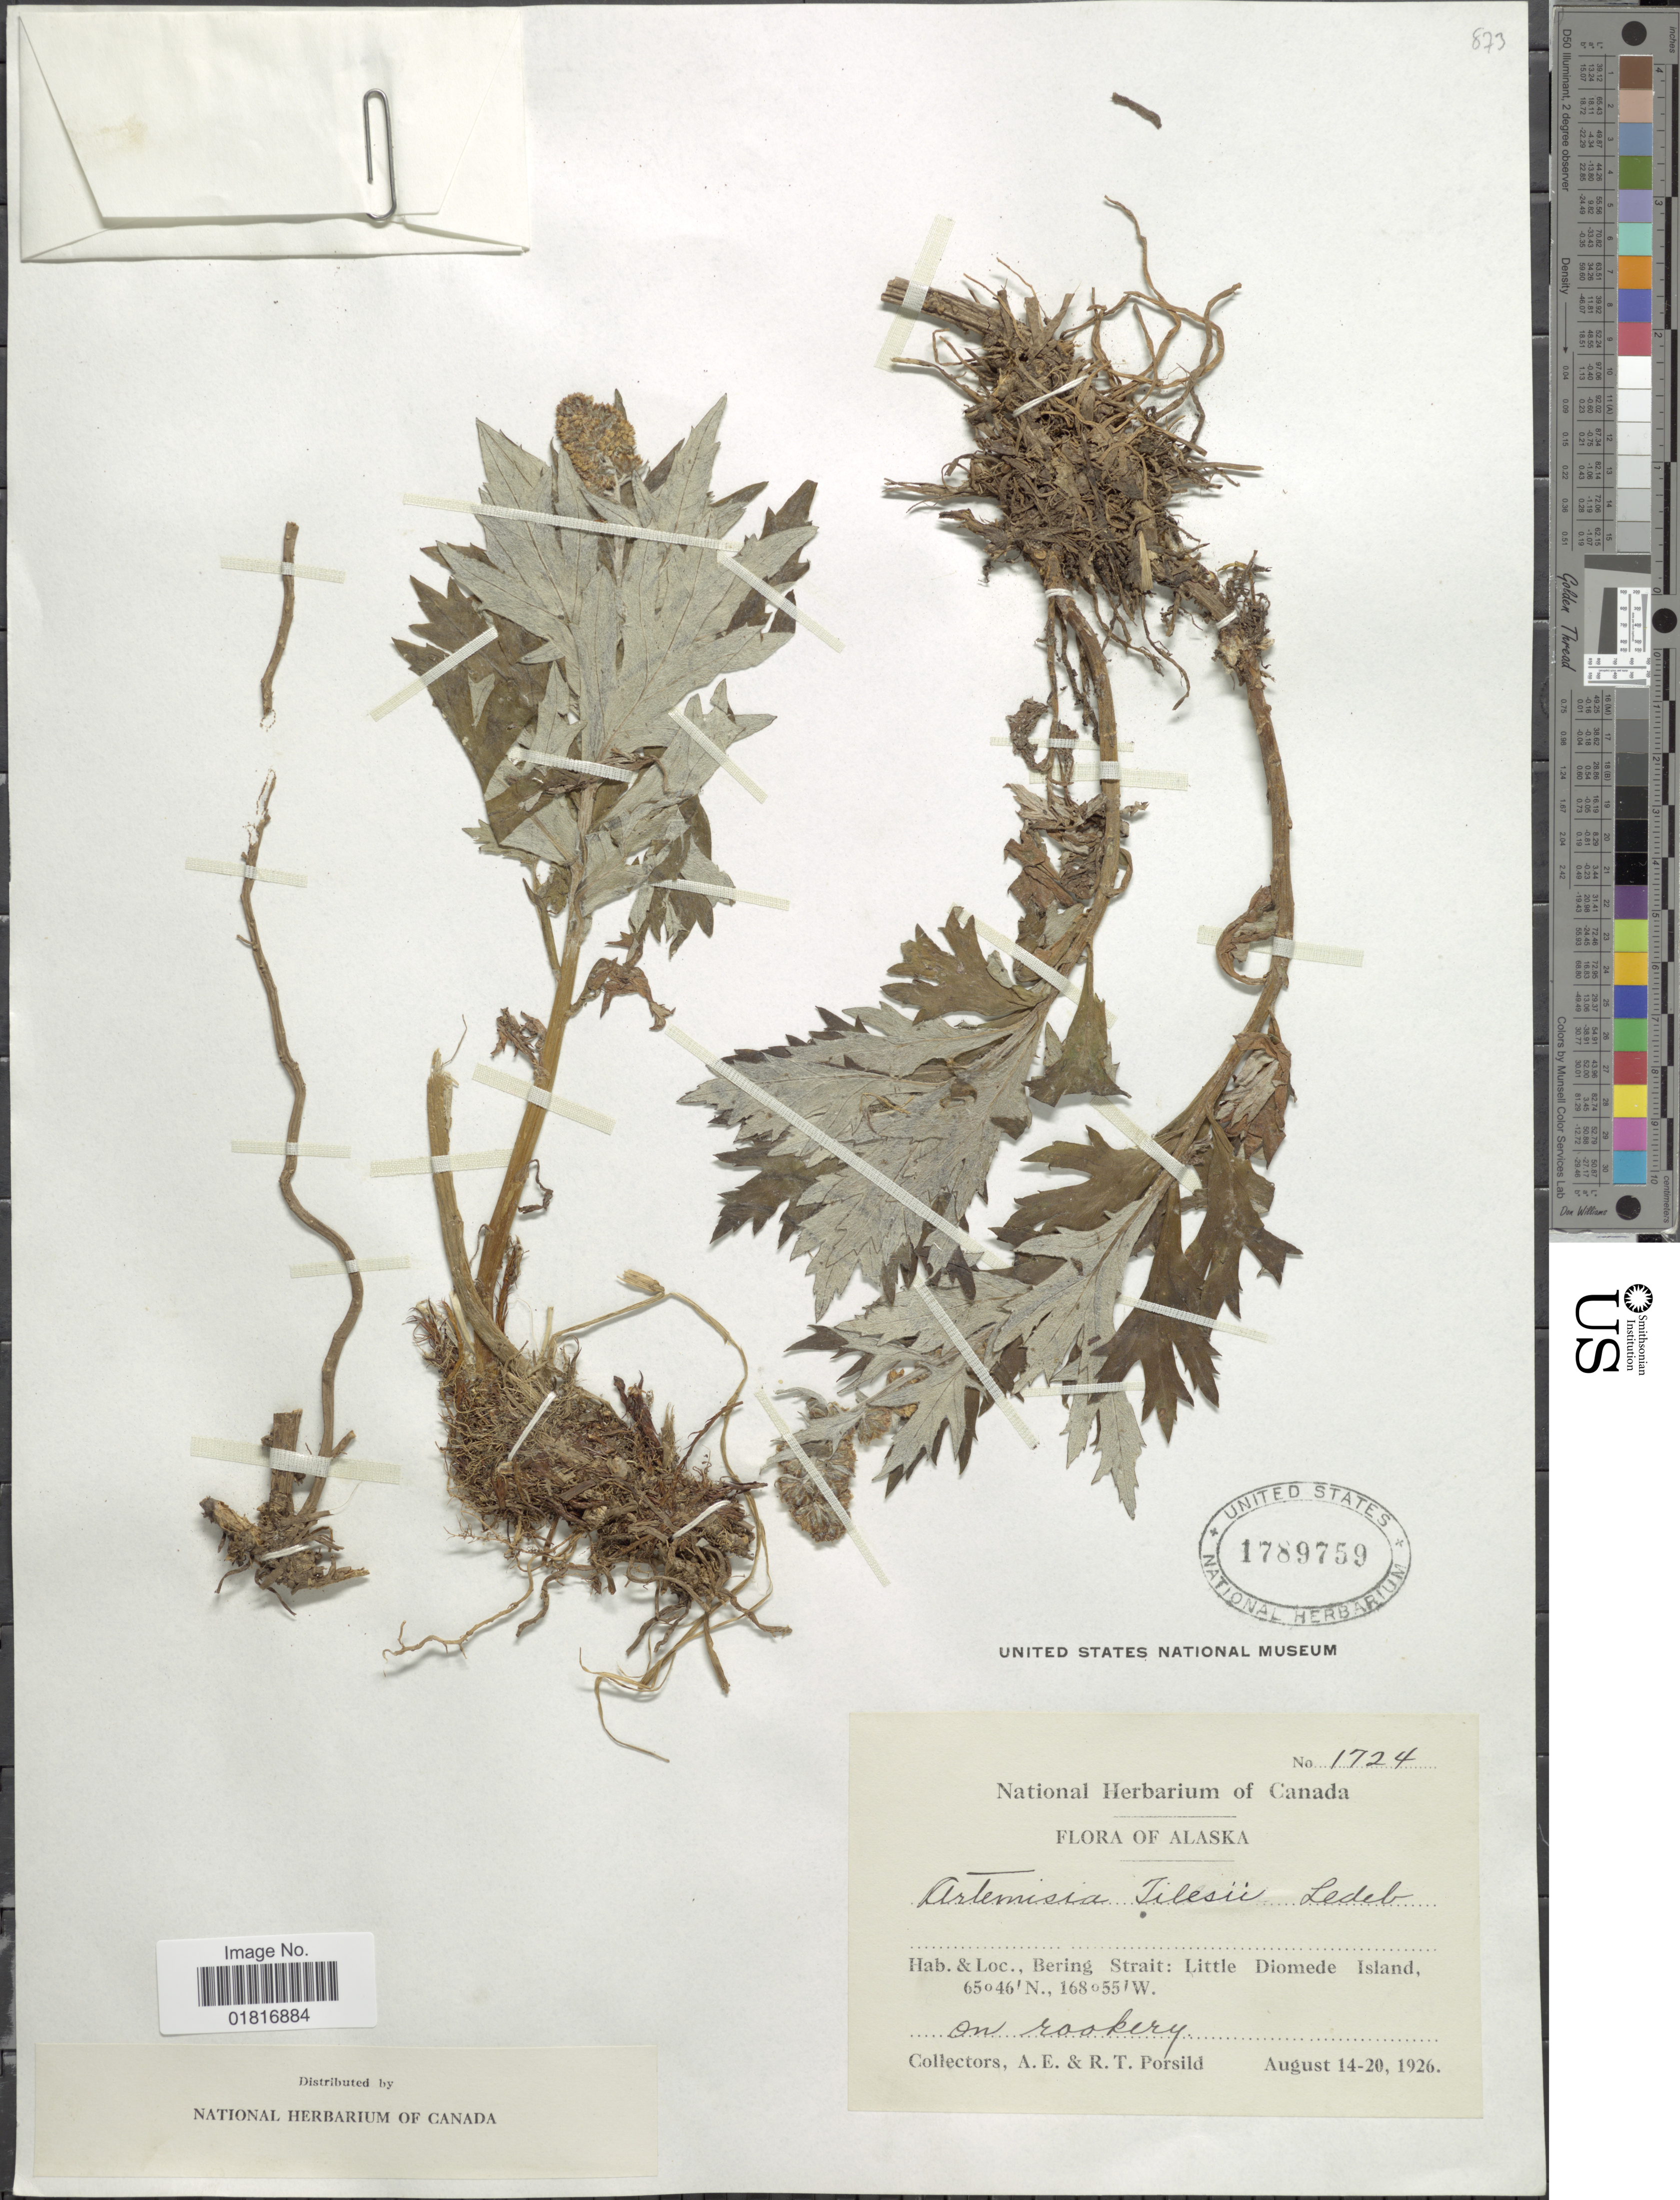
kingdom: Plantae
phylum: Tracheophyta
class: Magnoliopsida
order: Asterales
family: Asteraceae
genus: Artemisia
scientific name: Artemisia tilesii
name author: Ledeb.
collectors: A. E. Porsild & R. T. Porsild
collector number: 1724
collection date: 1926-08-14/1926-08-20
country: United States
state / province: Alaska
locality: Bering Strait: Little Diomede Island, on rockery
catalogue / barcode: US 1789759